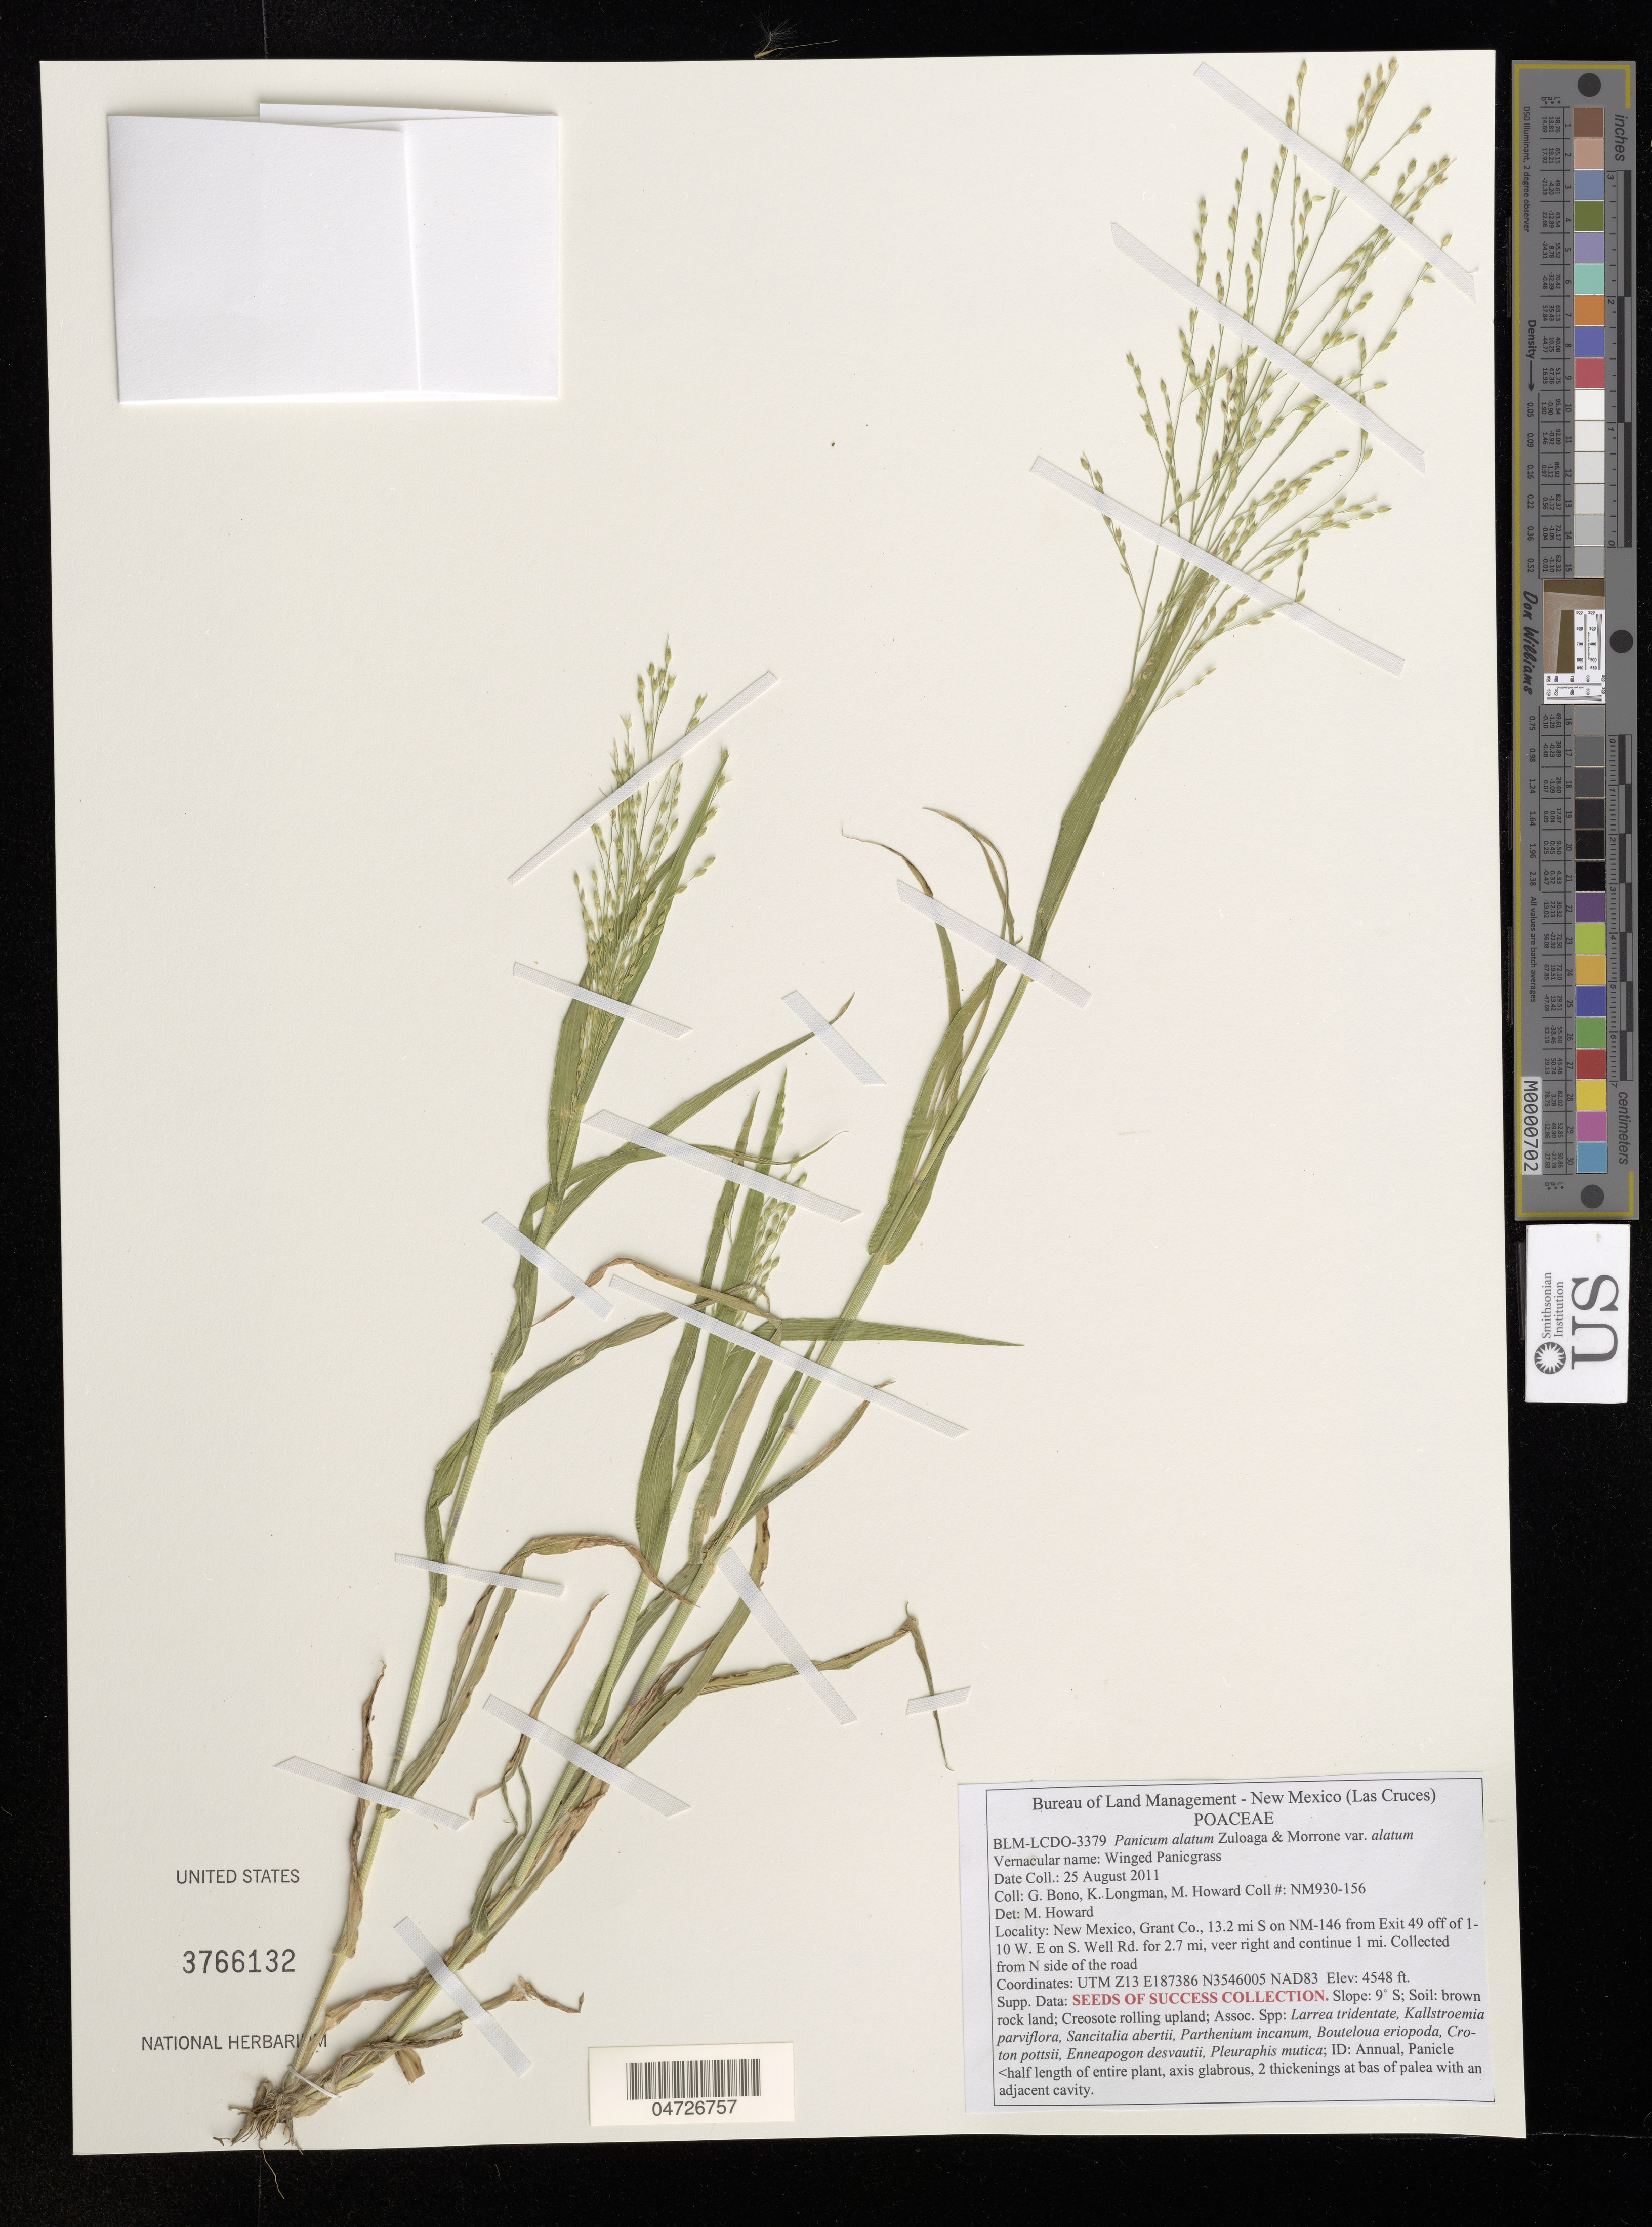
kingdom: Plantae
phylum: Tracheophyta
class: Liliopsida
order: Poales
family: Poaceae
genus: Panicum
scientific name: Panicum alatum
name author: Zuloaga & Morrone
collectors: G. Bono, K. Longman & M. Howard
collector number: NM930-156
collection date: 2011-08-25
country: United States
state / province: New Mexico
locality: (Las Cruces). Grant Co., 13.2 mi S on NM-146 from Exit 49 off of 1-10 W. E on S. Well Rd. for 2.7 mi, veer right and continue 1 mi. Collected from N side of the road.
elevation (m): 1386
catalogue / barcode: US 3766132